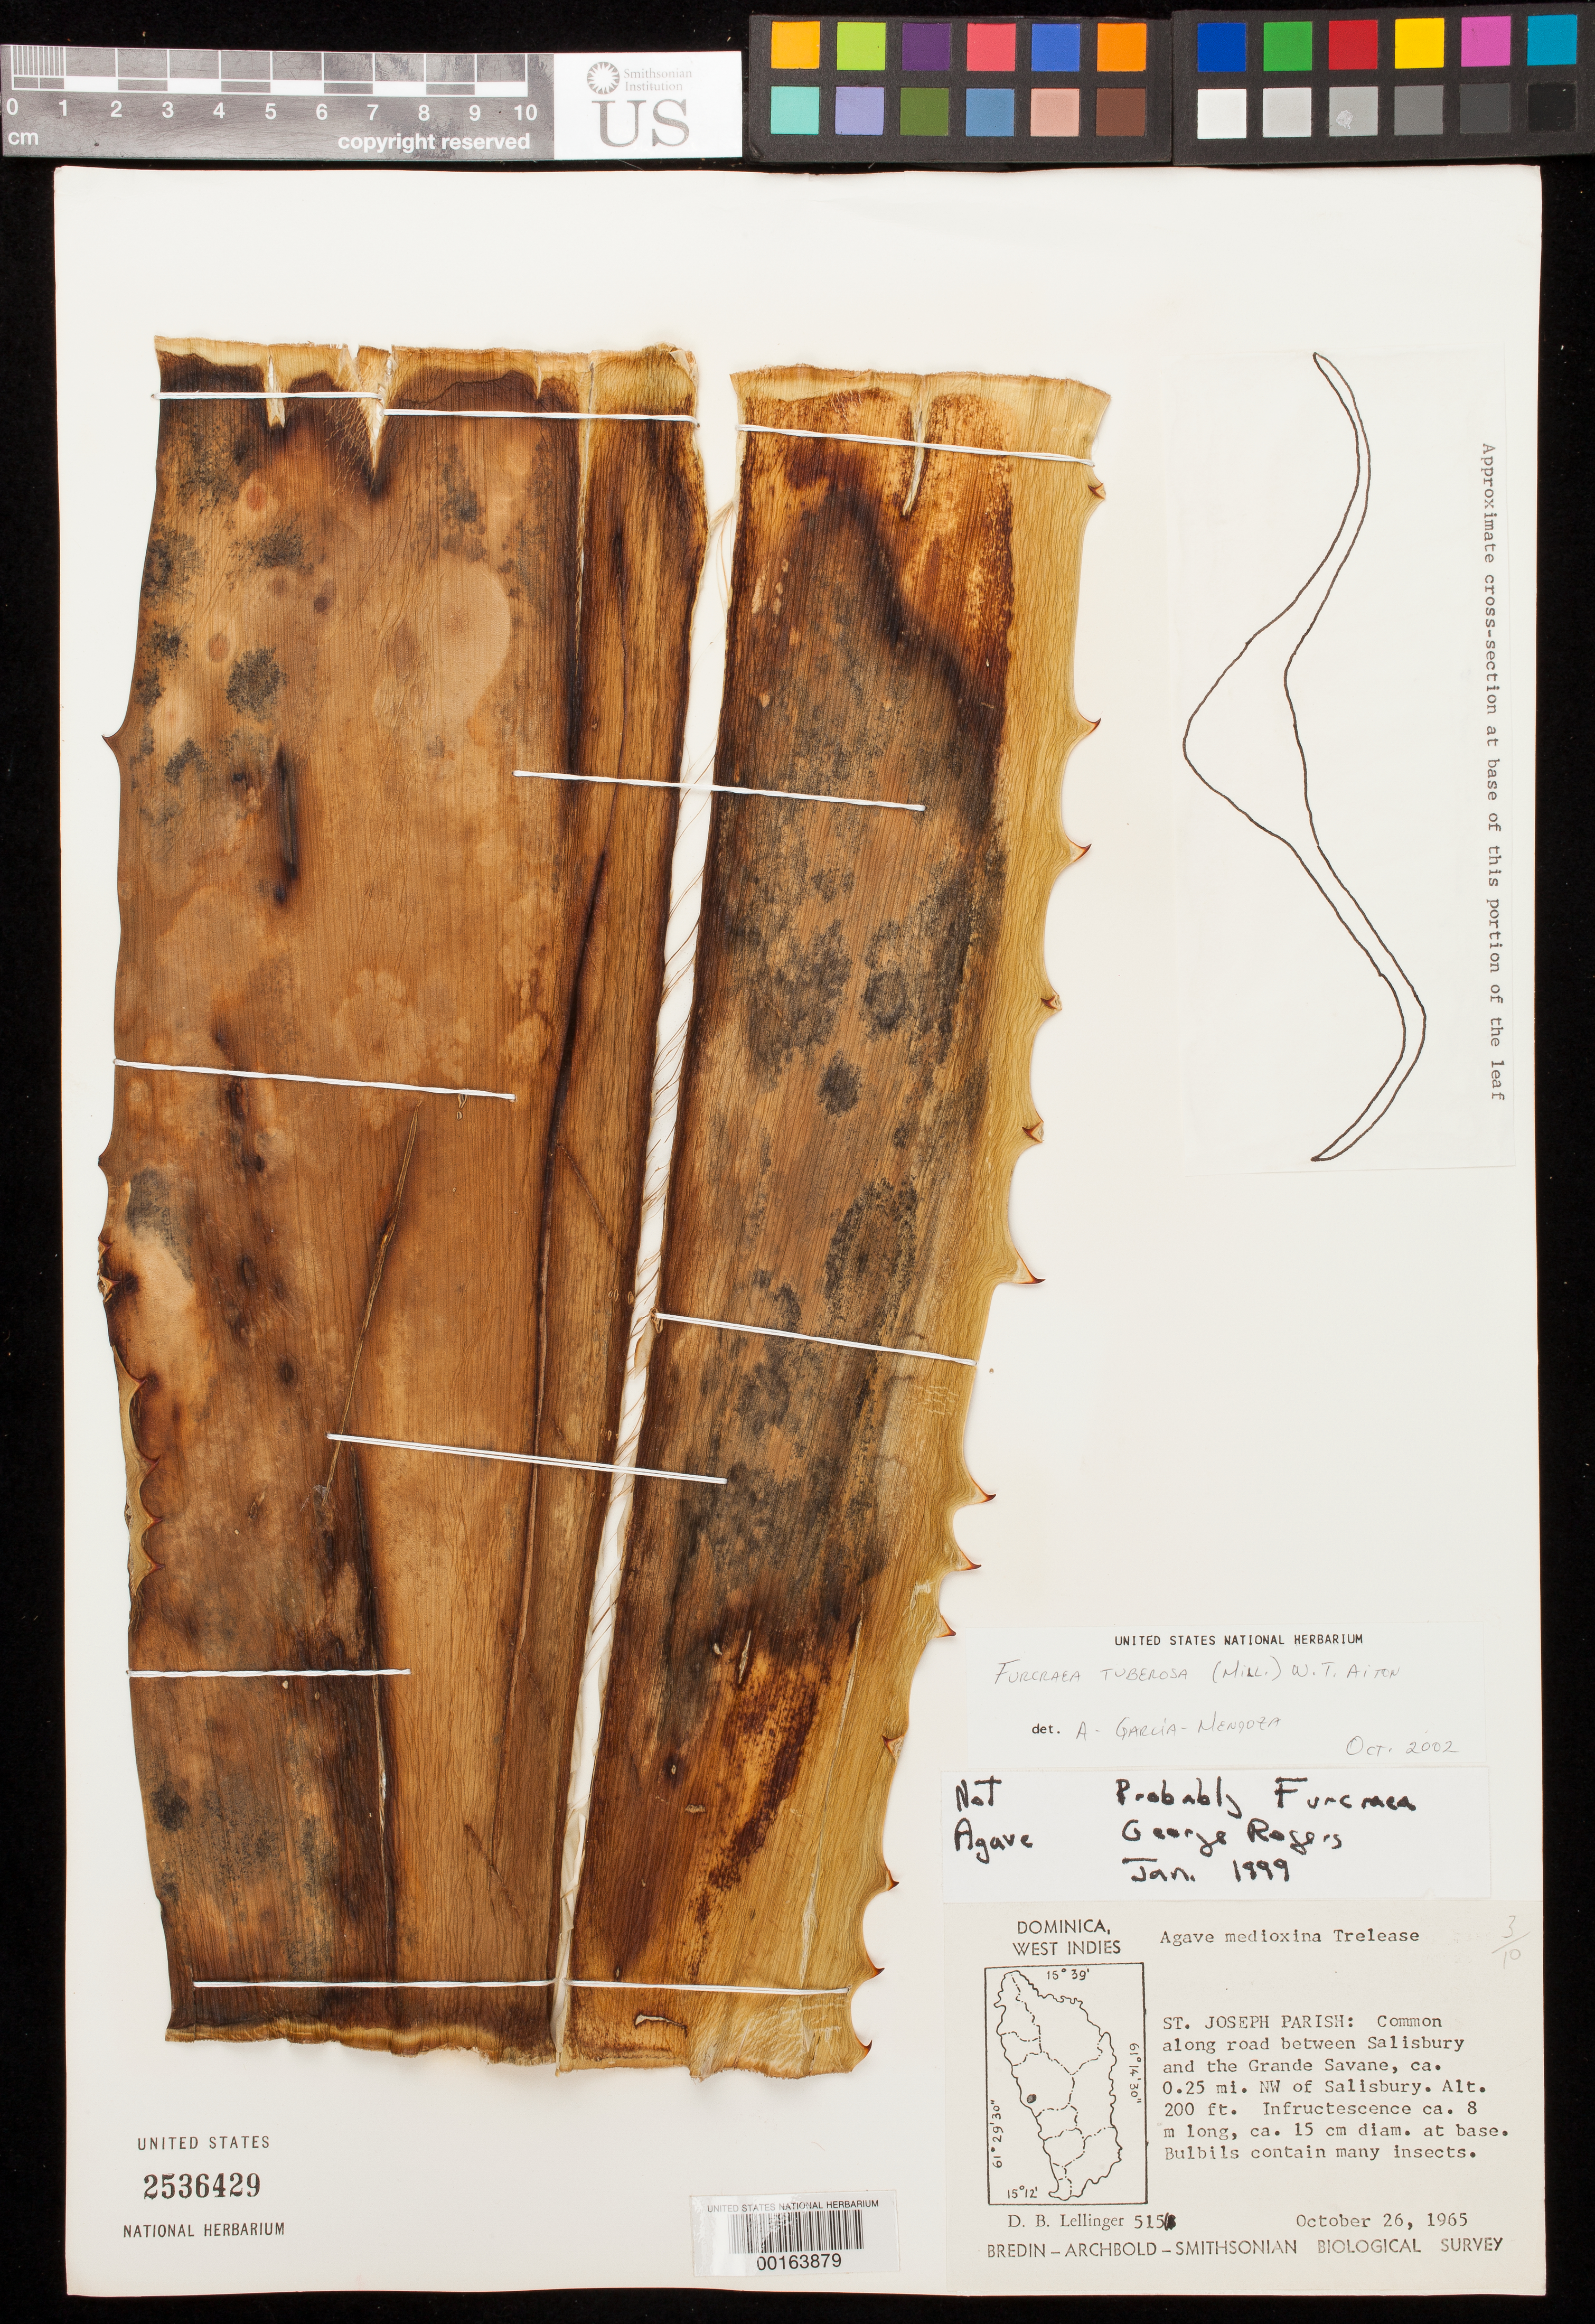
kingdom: Plantae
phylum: Tracheophyta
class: Liliopsida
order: Asparagales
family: Asparagaceae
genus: Furcraea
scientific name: Furcraea tuberosa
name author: (Mill.) W.T. Aiton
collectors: D. B. Lellinger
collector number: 515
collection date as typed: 26 Oct 1965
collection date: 1965-10-26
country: Dominica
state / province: St. Joseph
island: Dominica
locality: Along road between salisbury and the grande savane, ca 0.25 mi nw of salisbury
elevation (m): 61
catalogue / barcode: US 2536429